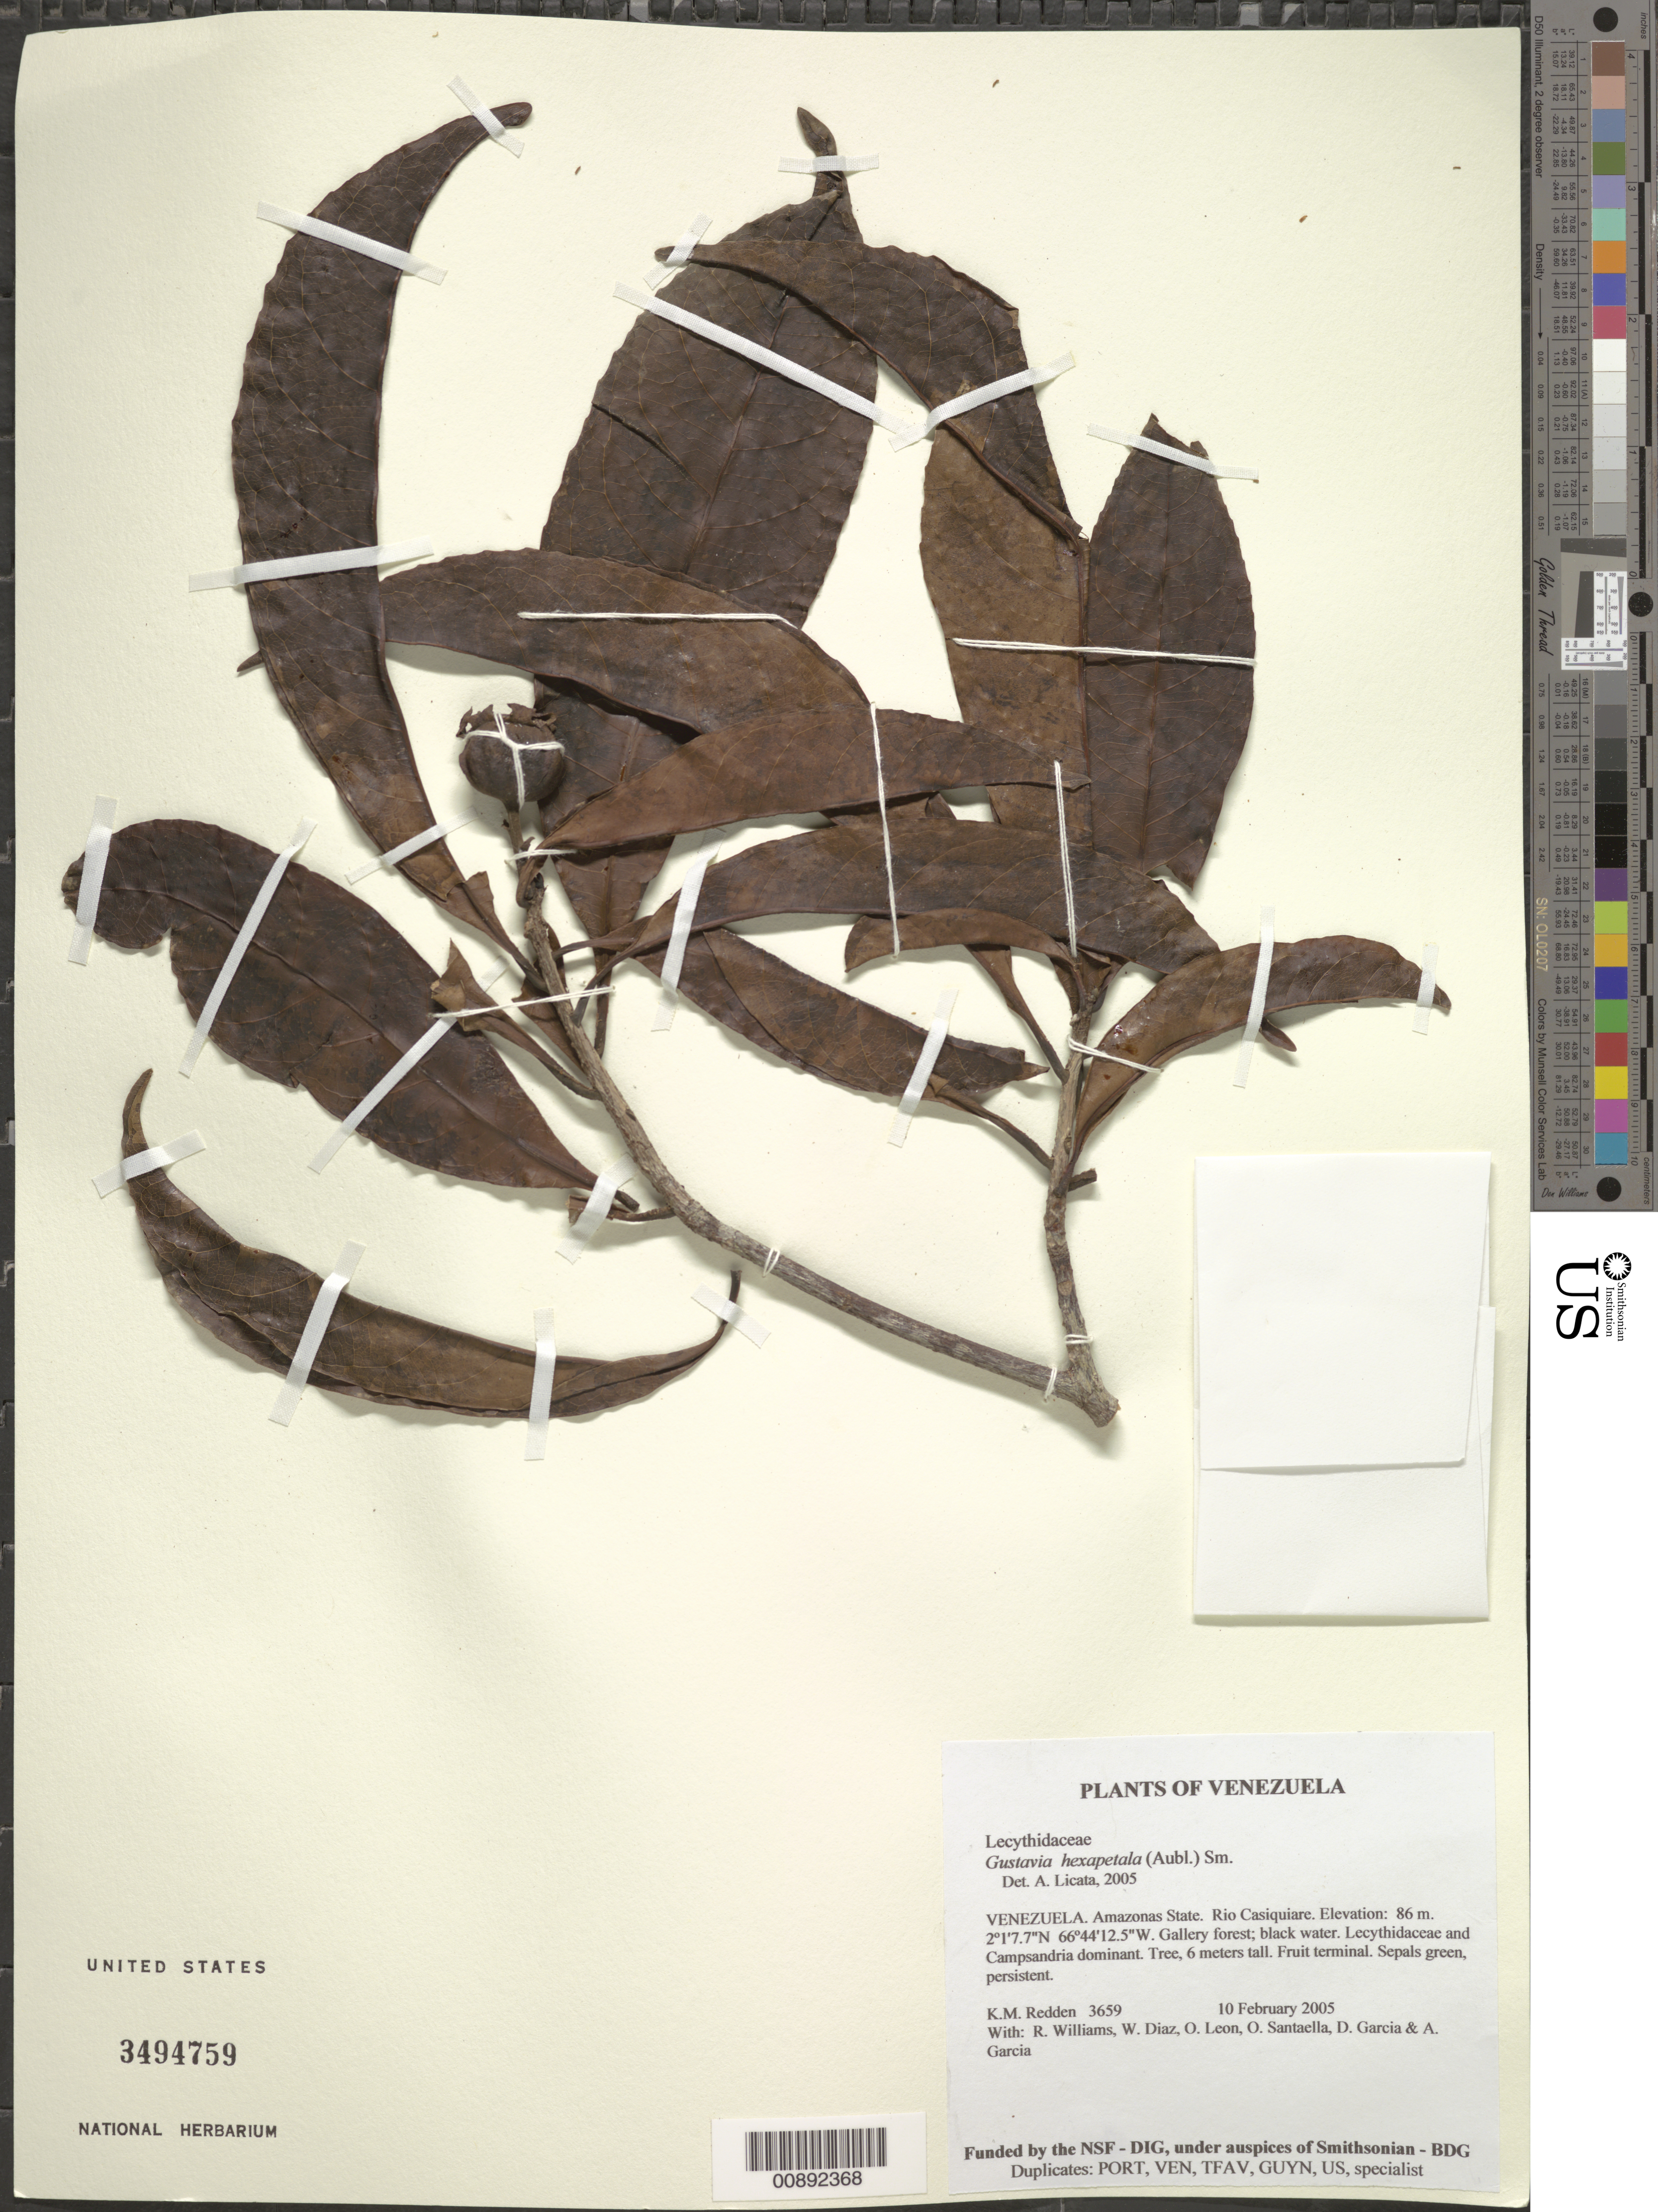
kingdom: Plantae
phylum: Tracheophyta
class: Magnoliopsida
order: Ericales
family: Lecythidaceae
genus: Gustavia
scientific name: Gustavia hexapetala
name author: (Aubl.) Sm.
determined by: Licata, A., (PORT), Univ. Nac. Exp. de los Llanos Ezequiel Zamora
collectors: K. M. Redden, R. Williams, W. Díaz P., O. León, O. Santaella, D. Garcia & A. Garcia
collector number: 3659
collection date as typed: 10 February 2005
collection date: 2005-02-10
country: Venezuela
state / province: Amazonas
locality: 23 - Rio Casiquiare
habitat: Gallery forest; black water. Lecythidaceae and Campsiandra dominant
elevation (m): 86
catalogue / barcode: US 3494759